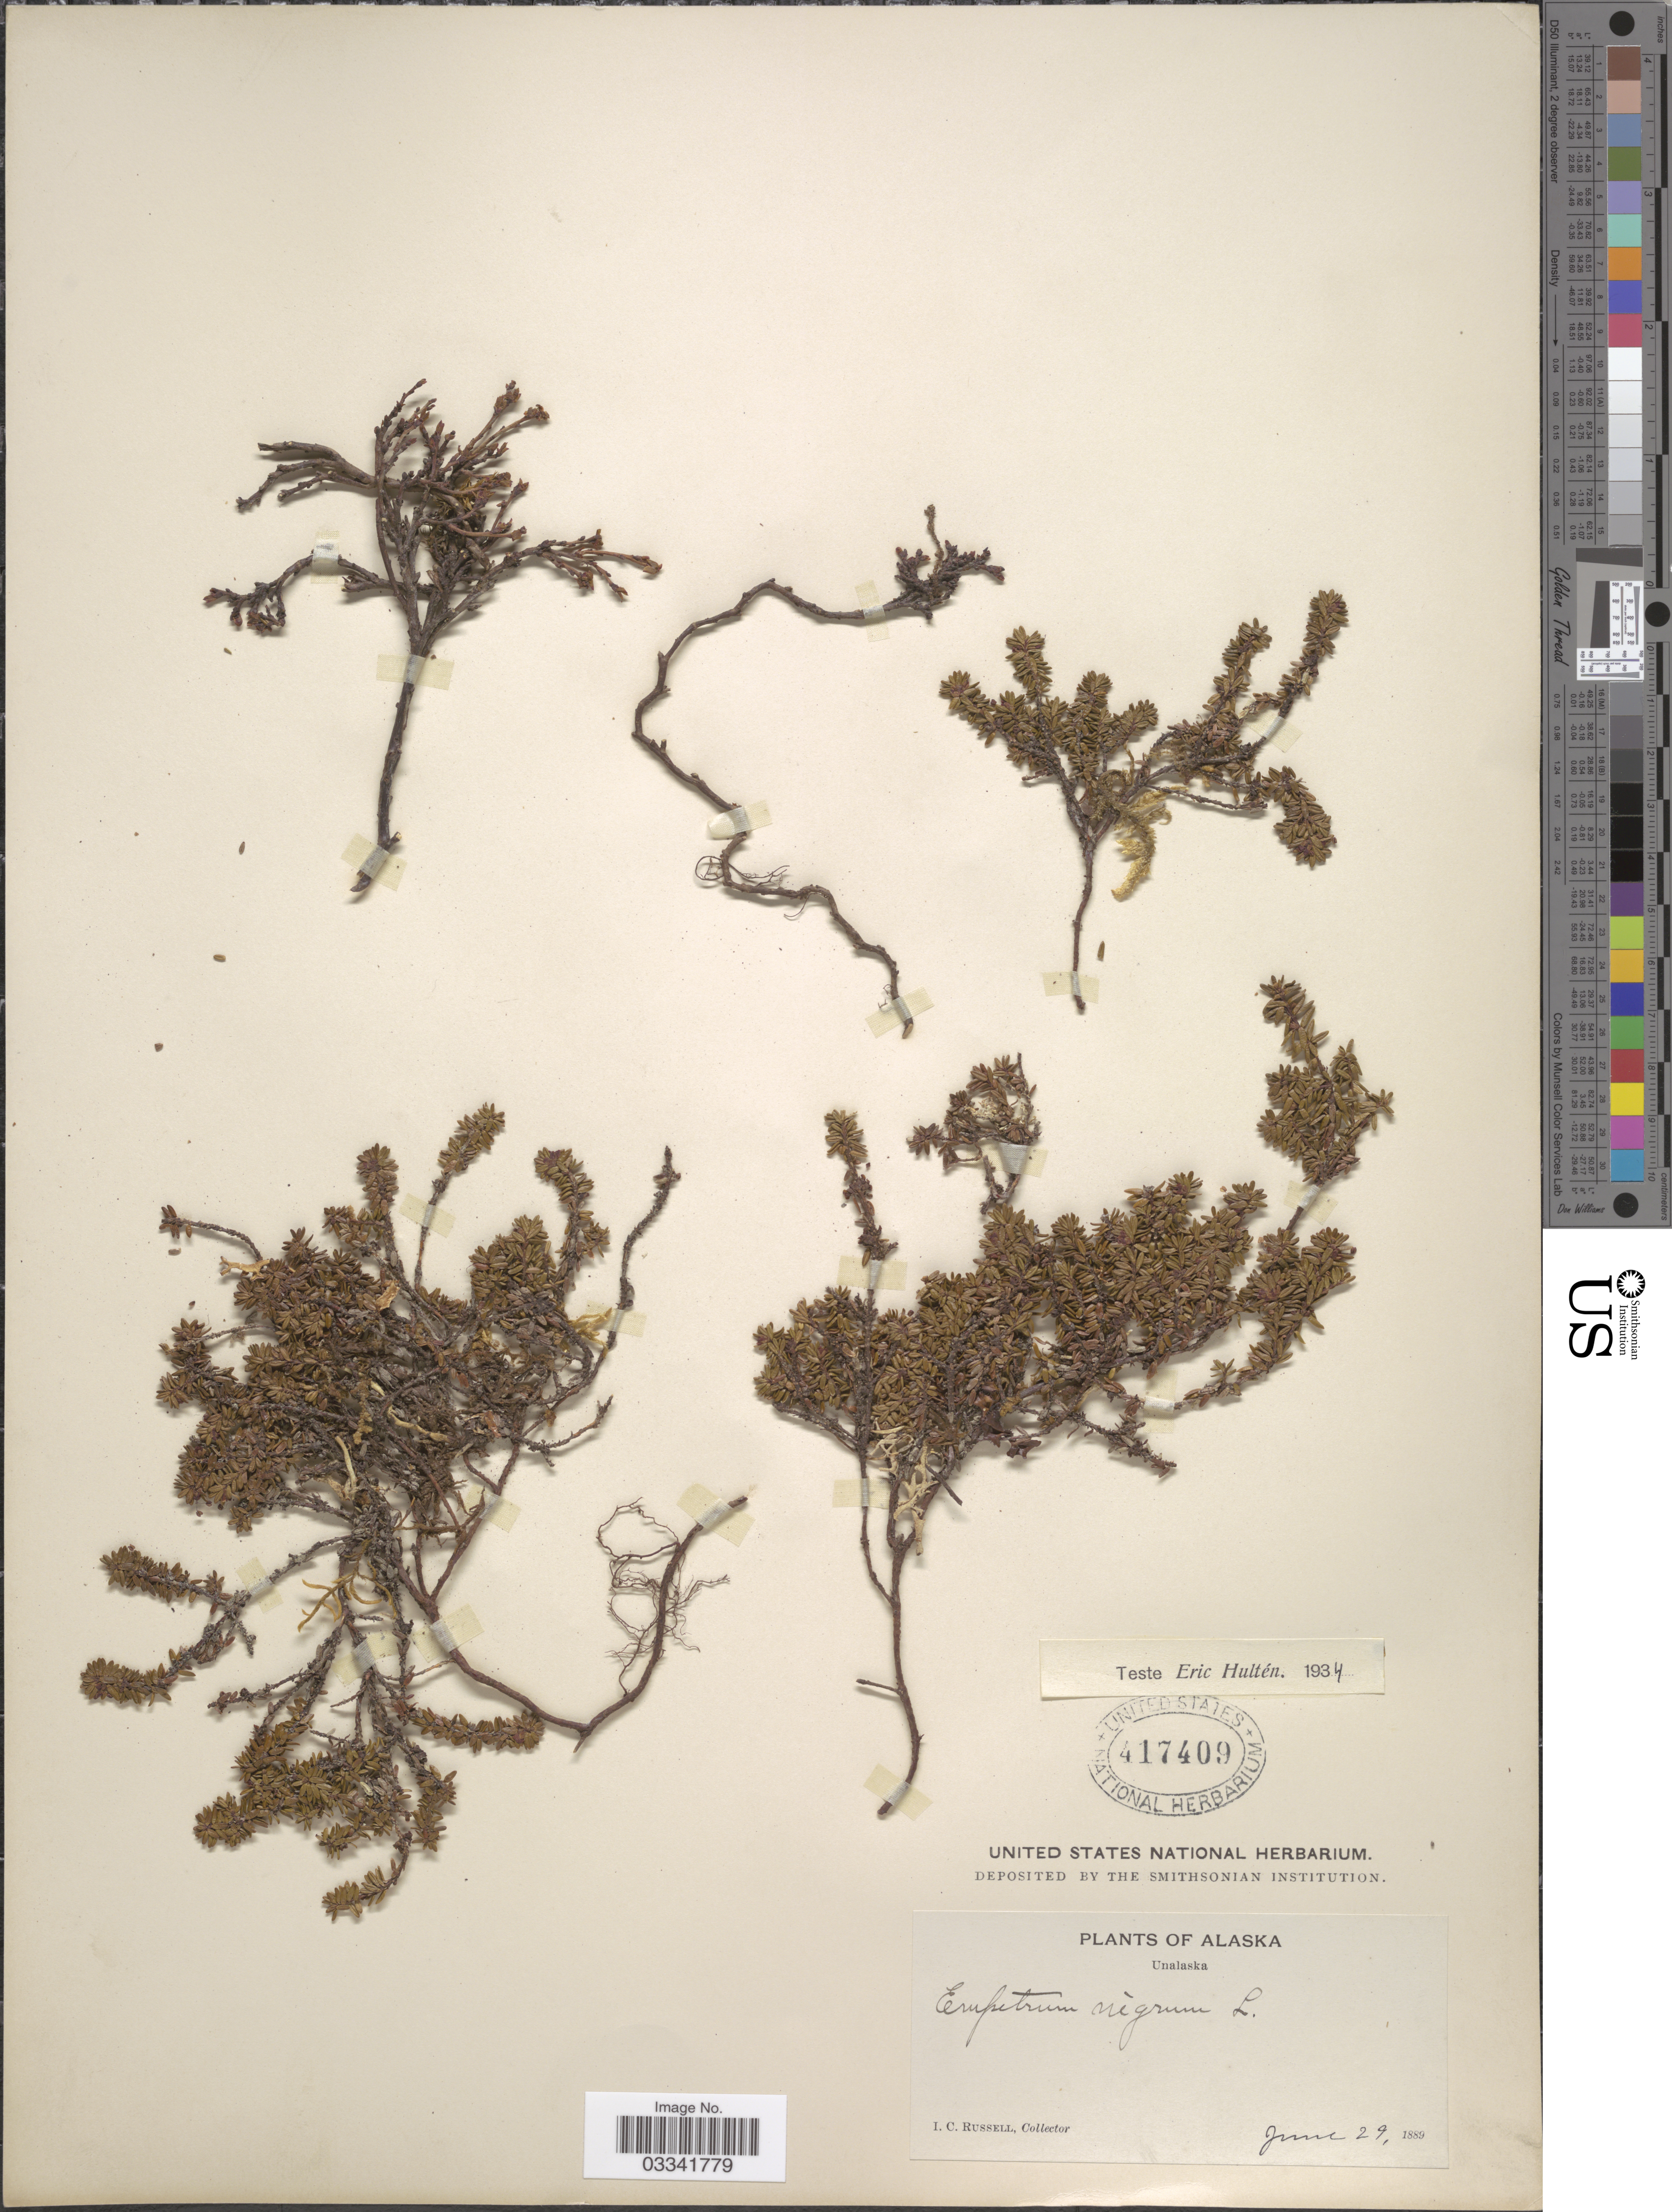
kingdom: Plantae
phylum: Tracheophyta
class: Magnoliopsida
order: Ericales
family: Ericaceae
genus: Empetrum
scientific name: Empetrum nigrum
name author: L.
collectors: I. C. Russell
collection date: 1889-06-29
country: United States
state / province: Alaska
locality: Unalaska.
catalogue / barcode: US 417409